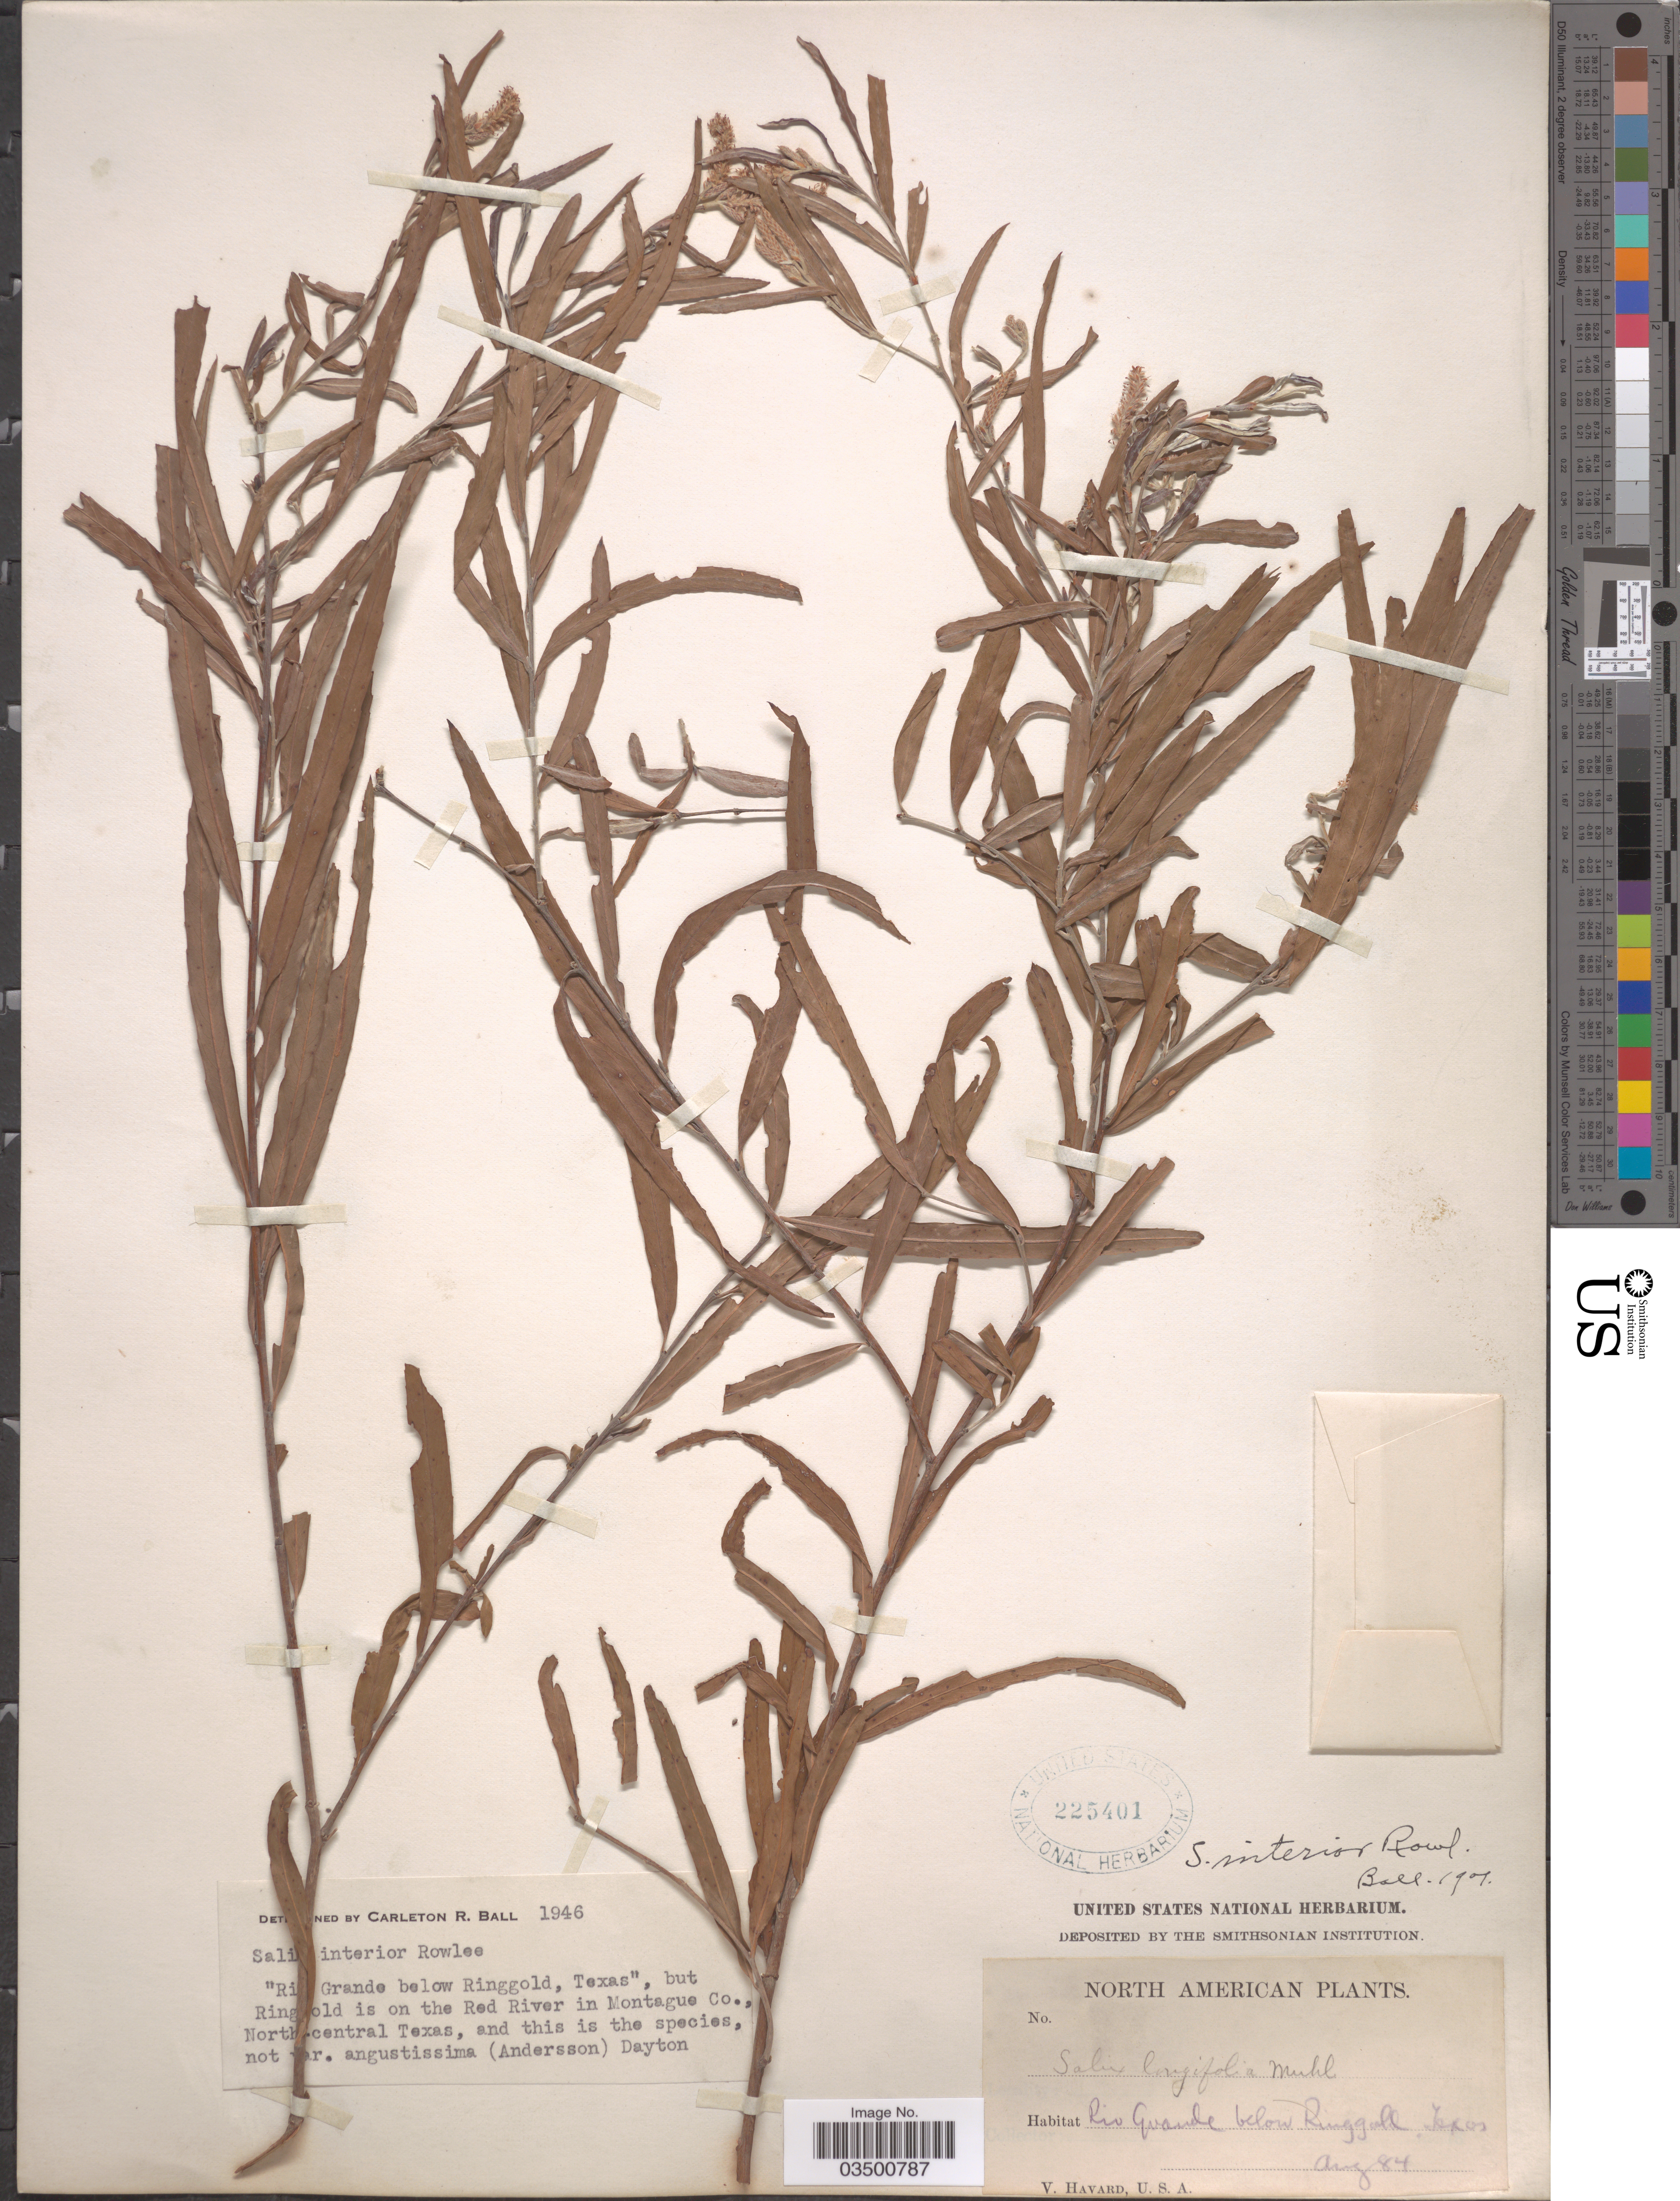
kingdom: Plantae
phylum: Tracheophyta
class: Magnoliopsida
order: Malpighiales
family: Salicaceae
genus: Salix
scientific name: Salix interior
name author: Rowlee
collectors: V. Havard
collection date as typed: Transcribed d/m/y: /8/84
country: United States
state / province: Texas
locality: Rio Grande below Ringgold.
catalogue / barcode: US 225401